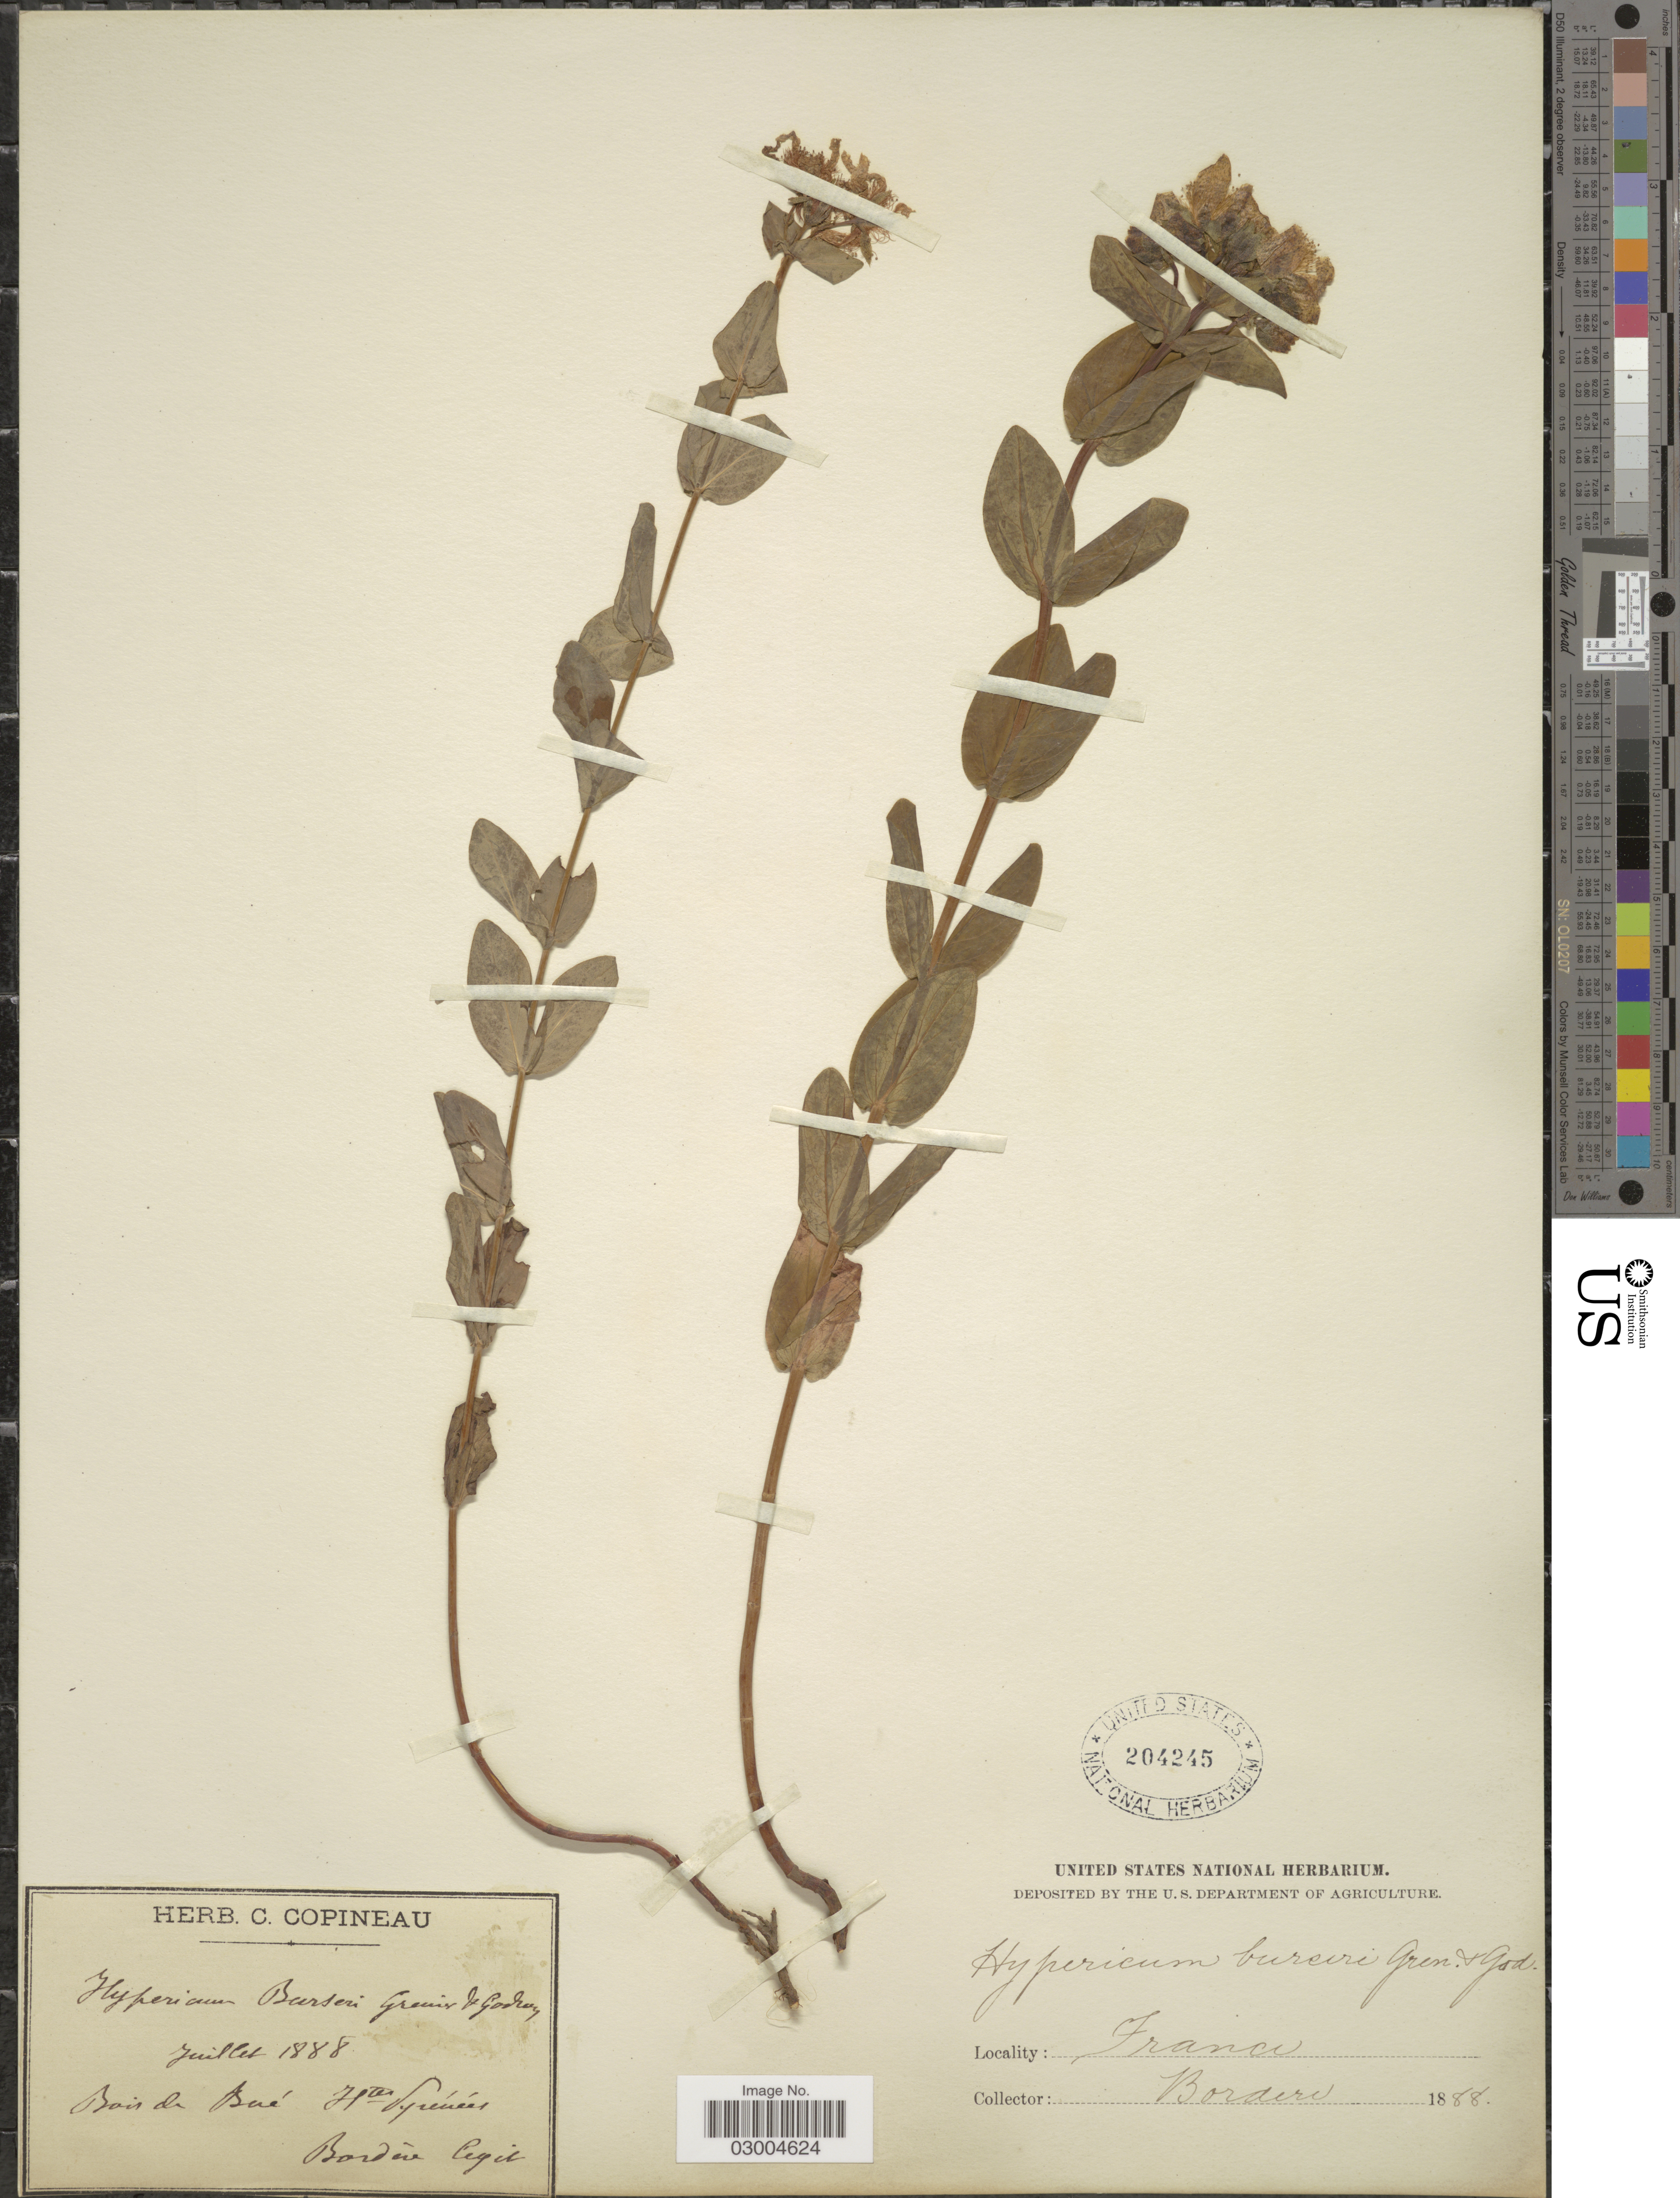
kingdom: Plantae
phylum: Tracheophyta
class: Magnoliopsida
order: Malpighiales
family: Hypericaceae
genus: Hypericum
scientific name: Hypericum burseri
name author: (DC.) Spach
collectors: -. Bordère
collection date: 1888-07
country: France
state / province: Occitanie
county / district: Hautes-Pyrénées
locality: Bois de Bué Htes Pyrénées.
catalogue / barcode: US 204245